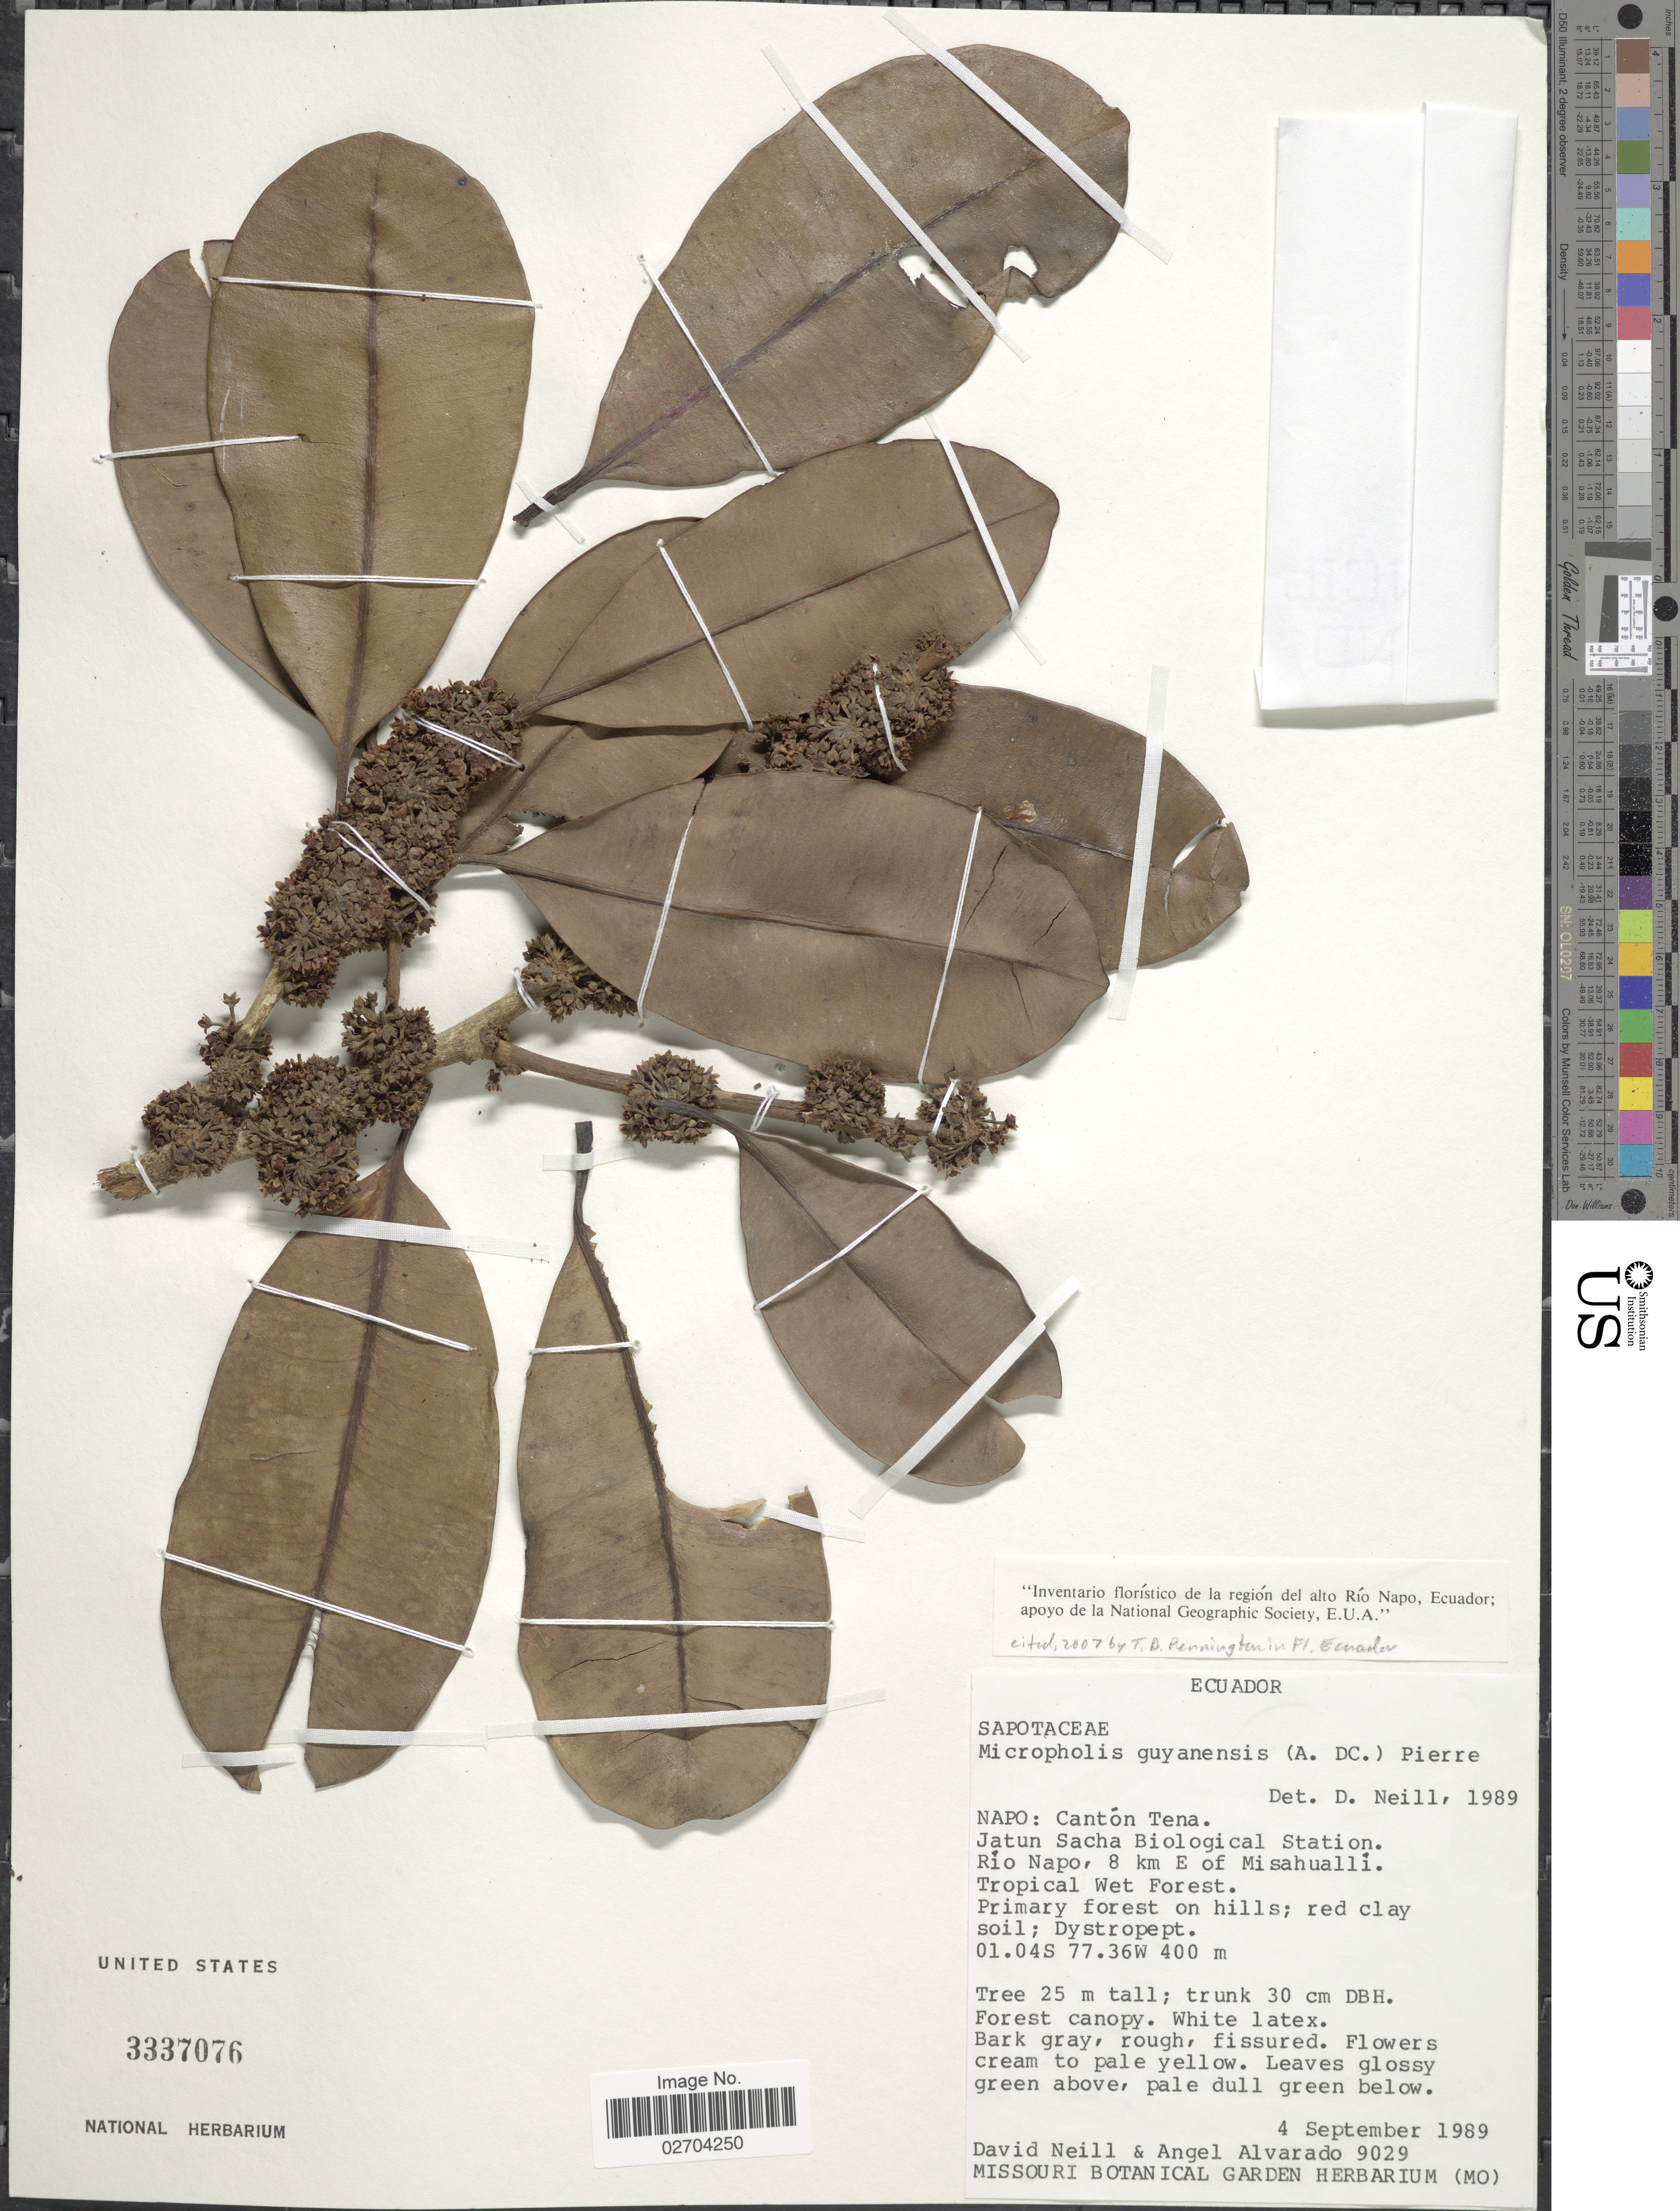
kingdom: Plantae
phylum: Tracheophyta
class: Magnoliopsida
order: Ericales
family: Sapotaceae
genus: Micropholis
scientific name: Micropholis guyanensis subsp. guyanensis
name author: (A. DC.) Pierre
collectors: D. Neill & A. Alvarado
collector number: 9029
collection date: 1989-09-04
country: Ecuador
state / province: Napo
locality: Cantón Tena, Jatun acha Biological Station. Río Napo, 8 km E of Misahuallí. Tropical Wet Forest, Primary forest on hills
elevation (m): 400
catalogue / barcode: US 3337076